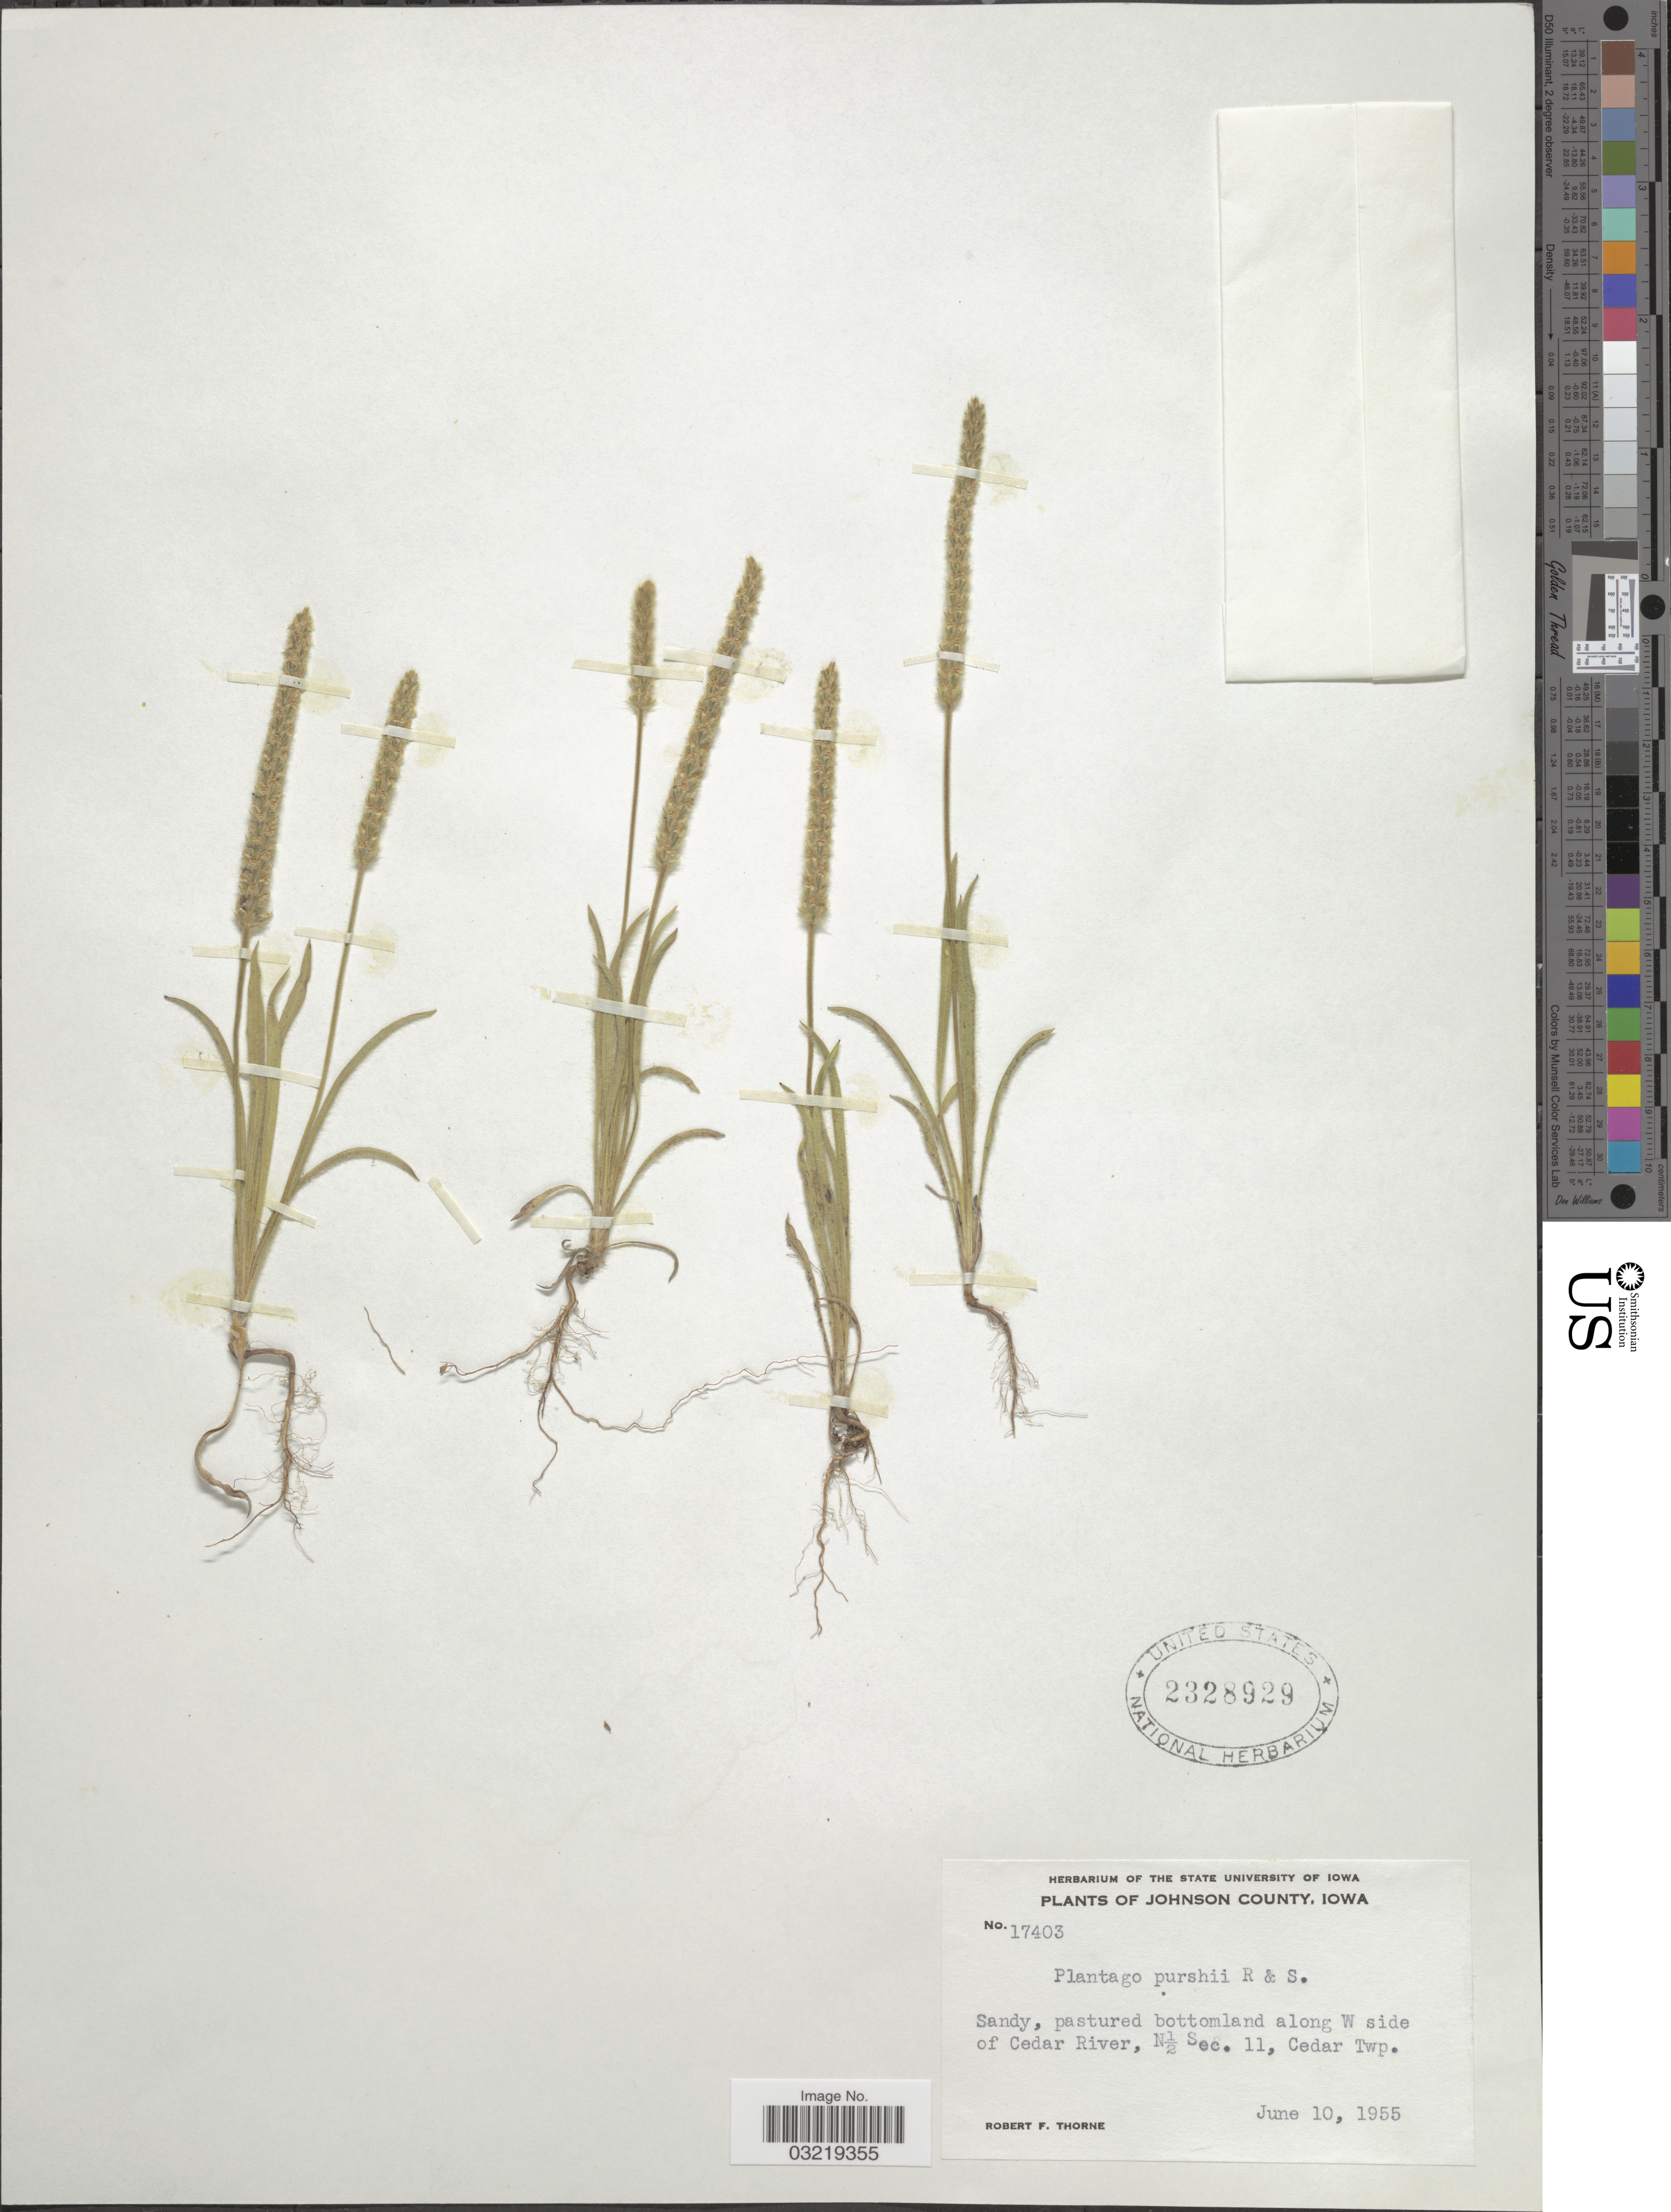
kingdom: Plantae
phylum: Tracheophyta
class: Magnoliopsida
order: Lamiales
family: Plantaginaceae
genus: Plantago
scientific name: Plantago patagonica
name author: Jacq.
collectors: R. F. Thorne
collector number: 17403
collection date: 1955-06-10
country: United States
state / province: Iowa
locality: Johnson County. Along W side of Cedar River, N½ Sec. 11, Cedar Twp.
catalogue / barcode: US 2328929